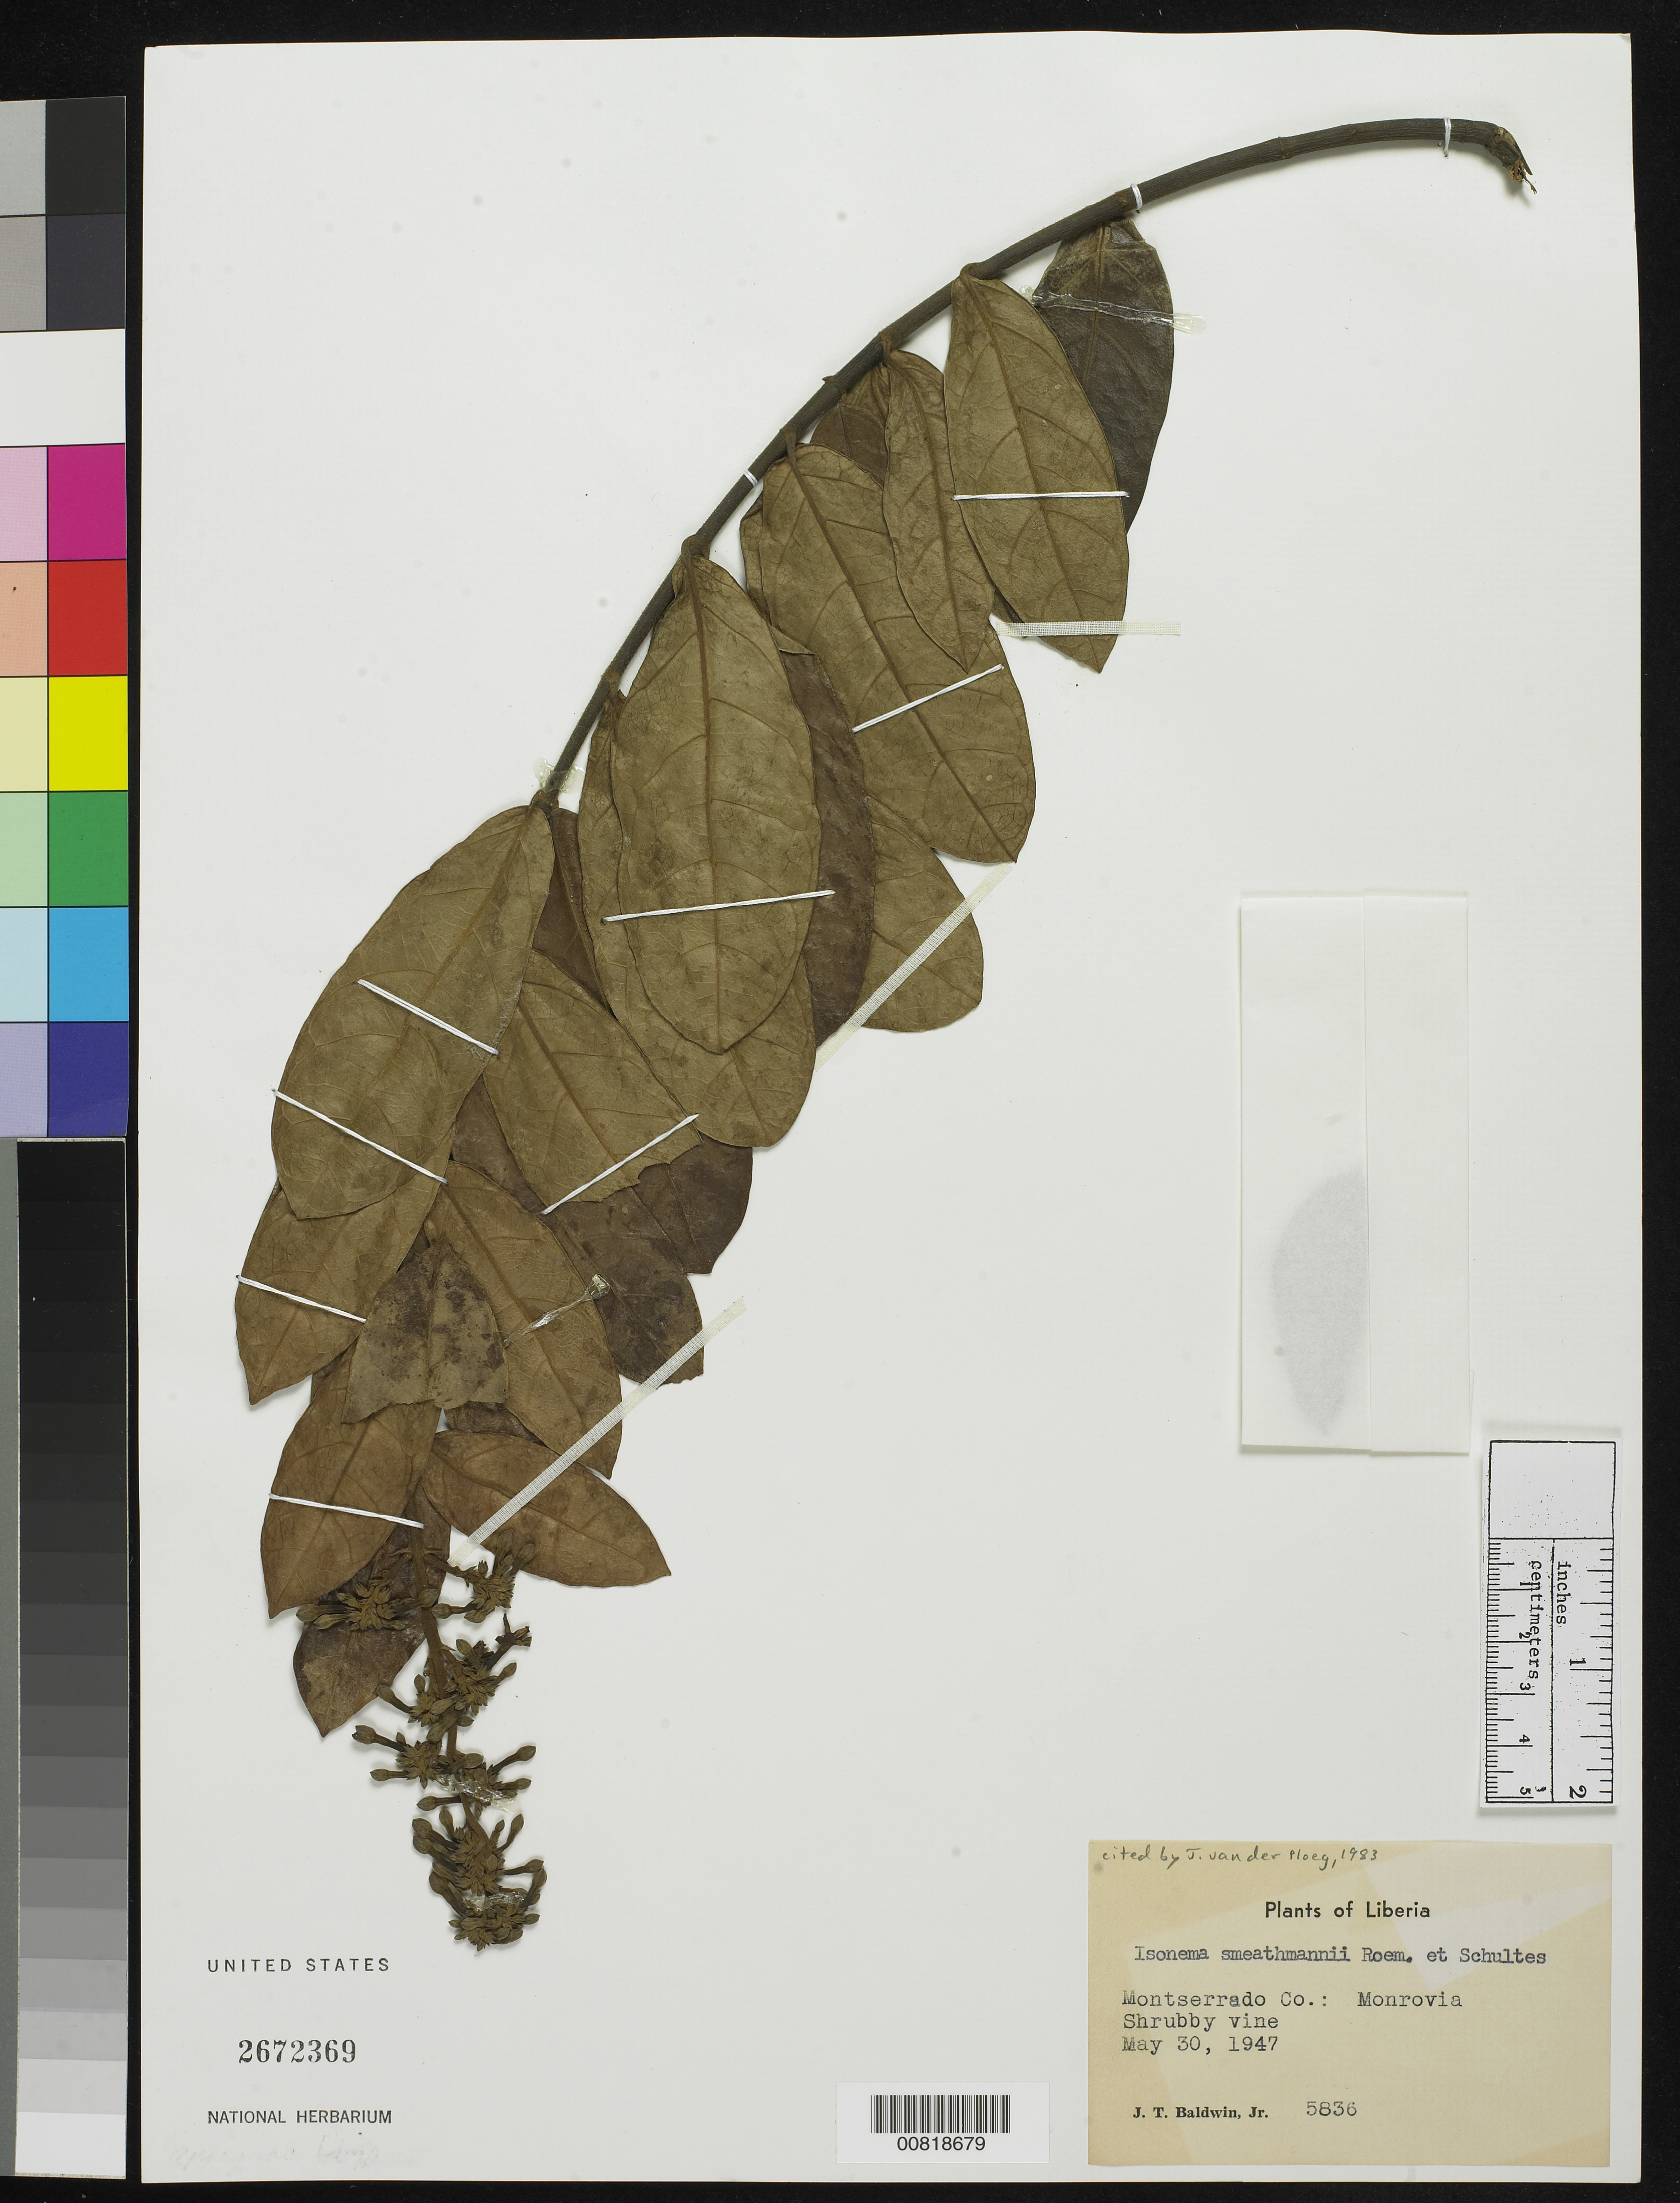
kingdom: Plantae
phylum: Tracheophyta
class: Magnoliopsida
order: Gentianales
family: Apocynaceae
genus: Isonema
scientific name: Isonema smeathmannii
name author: Roem. & Schult.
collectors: J. T. Baldwin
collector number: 5836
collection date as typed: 30 May 1947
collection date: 1947-05-30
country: Liberia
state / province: Montserrado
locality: Monrovia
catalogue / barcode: US 2672369